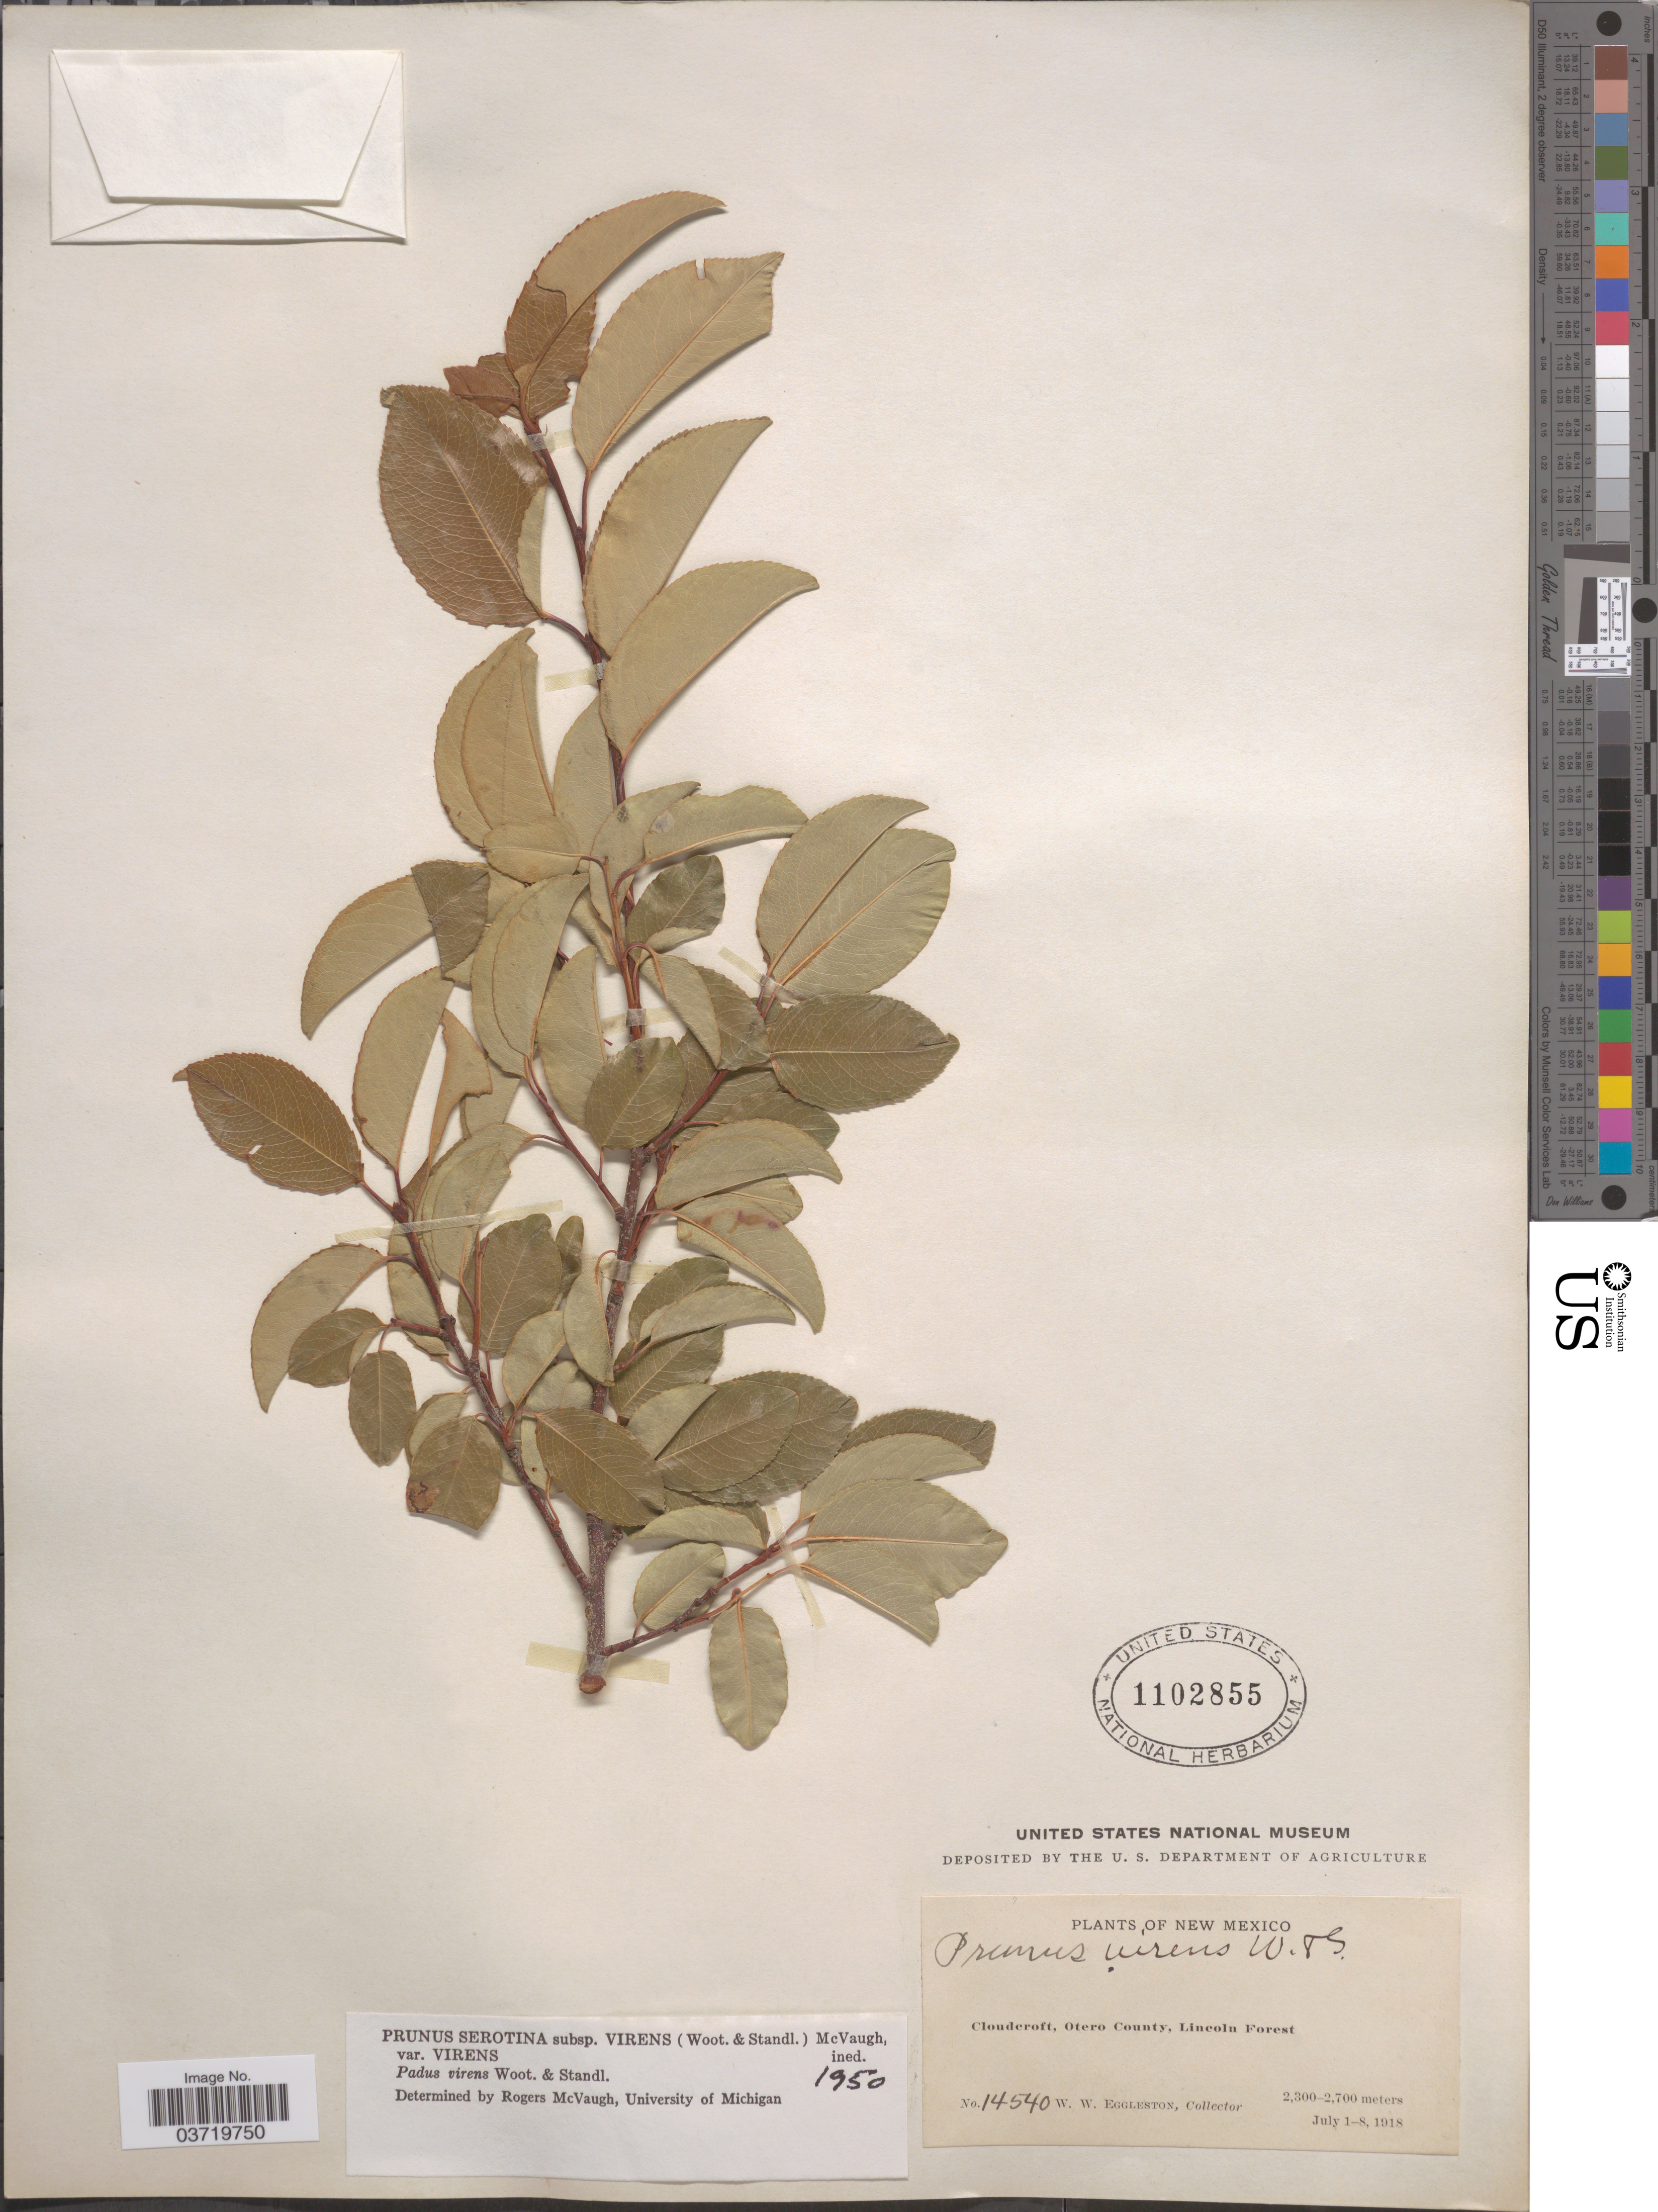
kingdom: Plantae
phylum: Tracheophyta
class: Magnoliopsida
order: Rosales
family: Rosaceae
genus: Prunus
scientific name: Prunus serotina var. rufula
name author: (Wooton & Standl.) McVaugh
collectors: W. W. Eggleston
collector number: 14540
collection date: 1918-07-01/1918-07-08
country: United States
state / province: New Mexico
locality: Cloudcroft, Otero County, Lincoln Forest.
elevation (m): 2300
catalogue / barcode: US 1102855